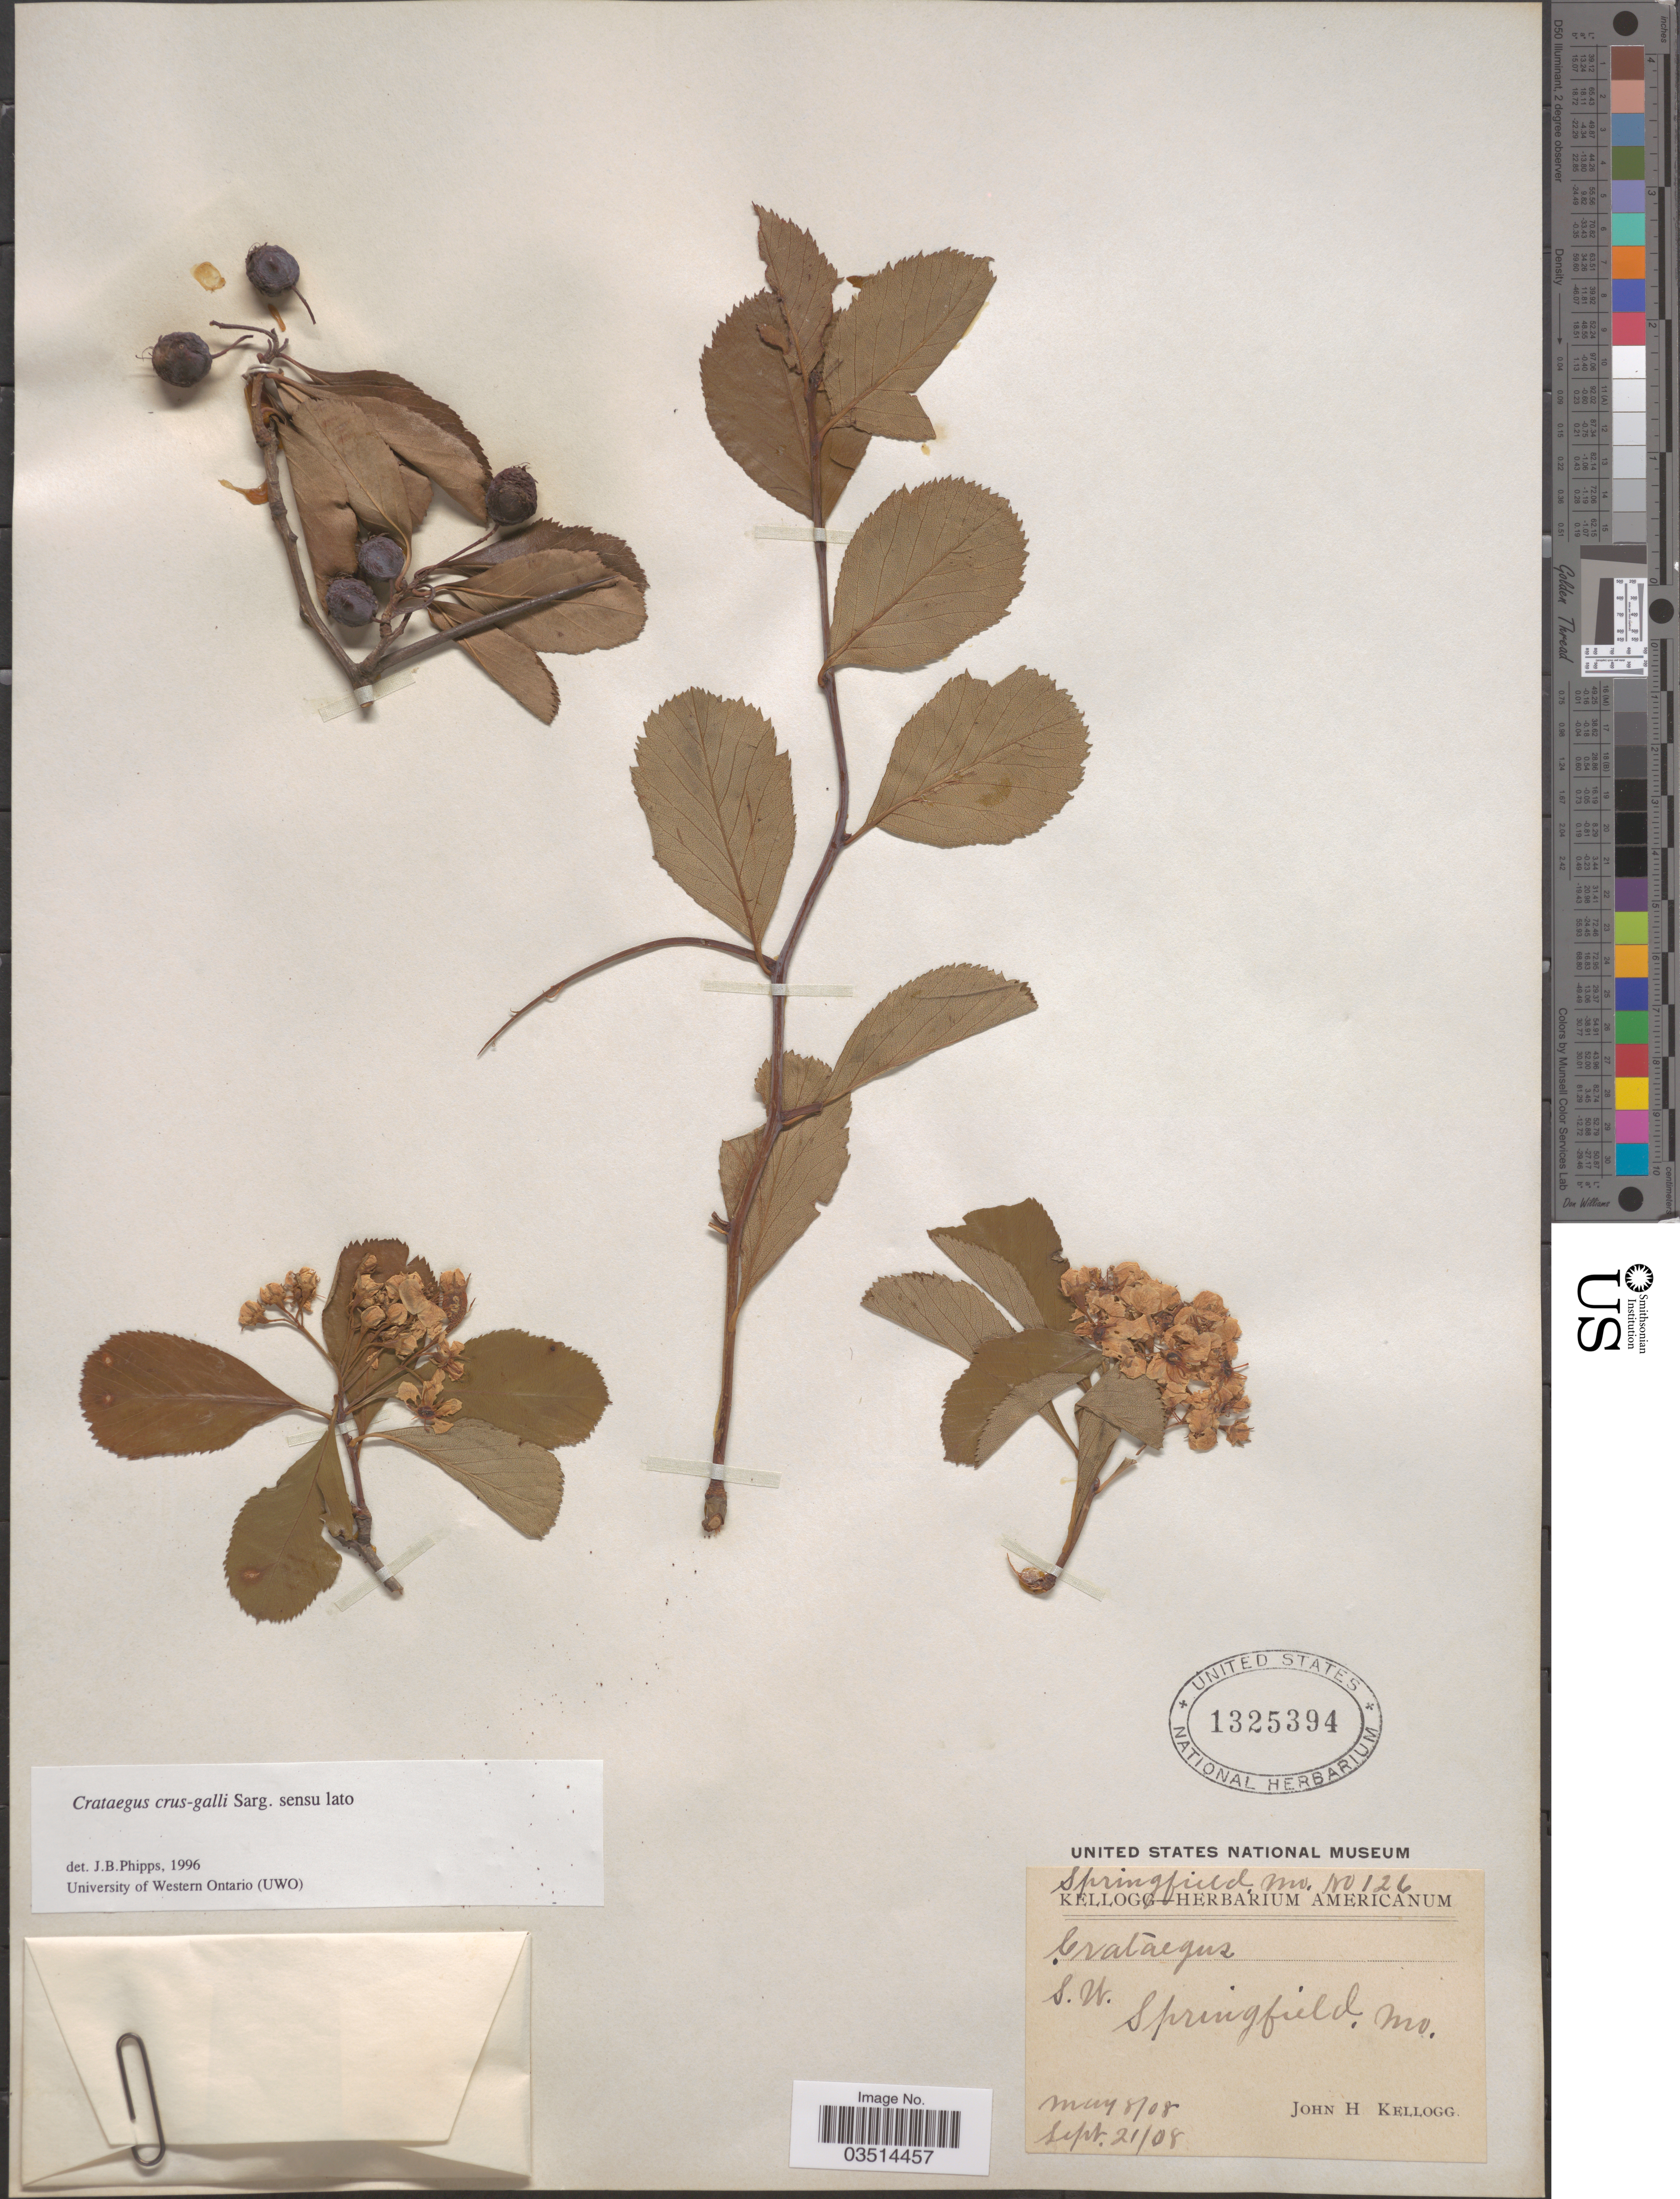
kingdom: Plantae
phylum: Tracheophyta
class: Magnoliopsida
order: Rosales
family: Rosaceae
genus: Crataegus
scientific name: Crataegus crus-galli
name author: L.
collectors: J. H. Kellogg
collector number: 126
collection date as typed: Transcribed d/m/y: 8/5/8 to 21/9/8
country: United States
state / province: Missouri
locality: Springfield.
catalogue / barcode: US 1325394